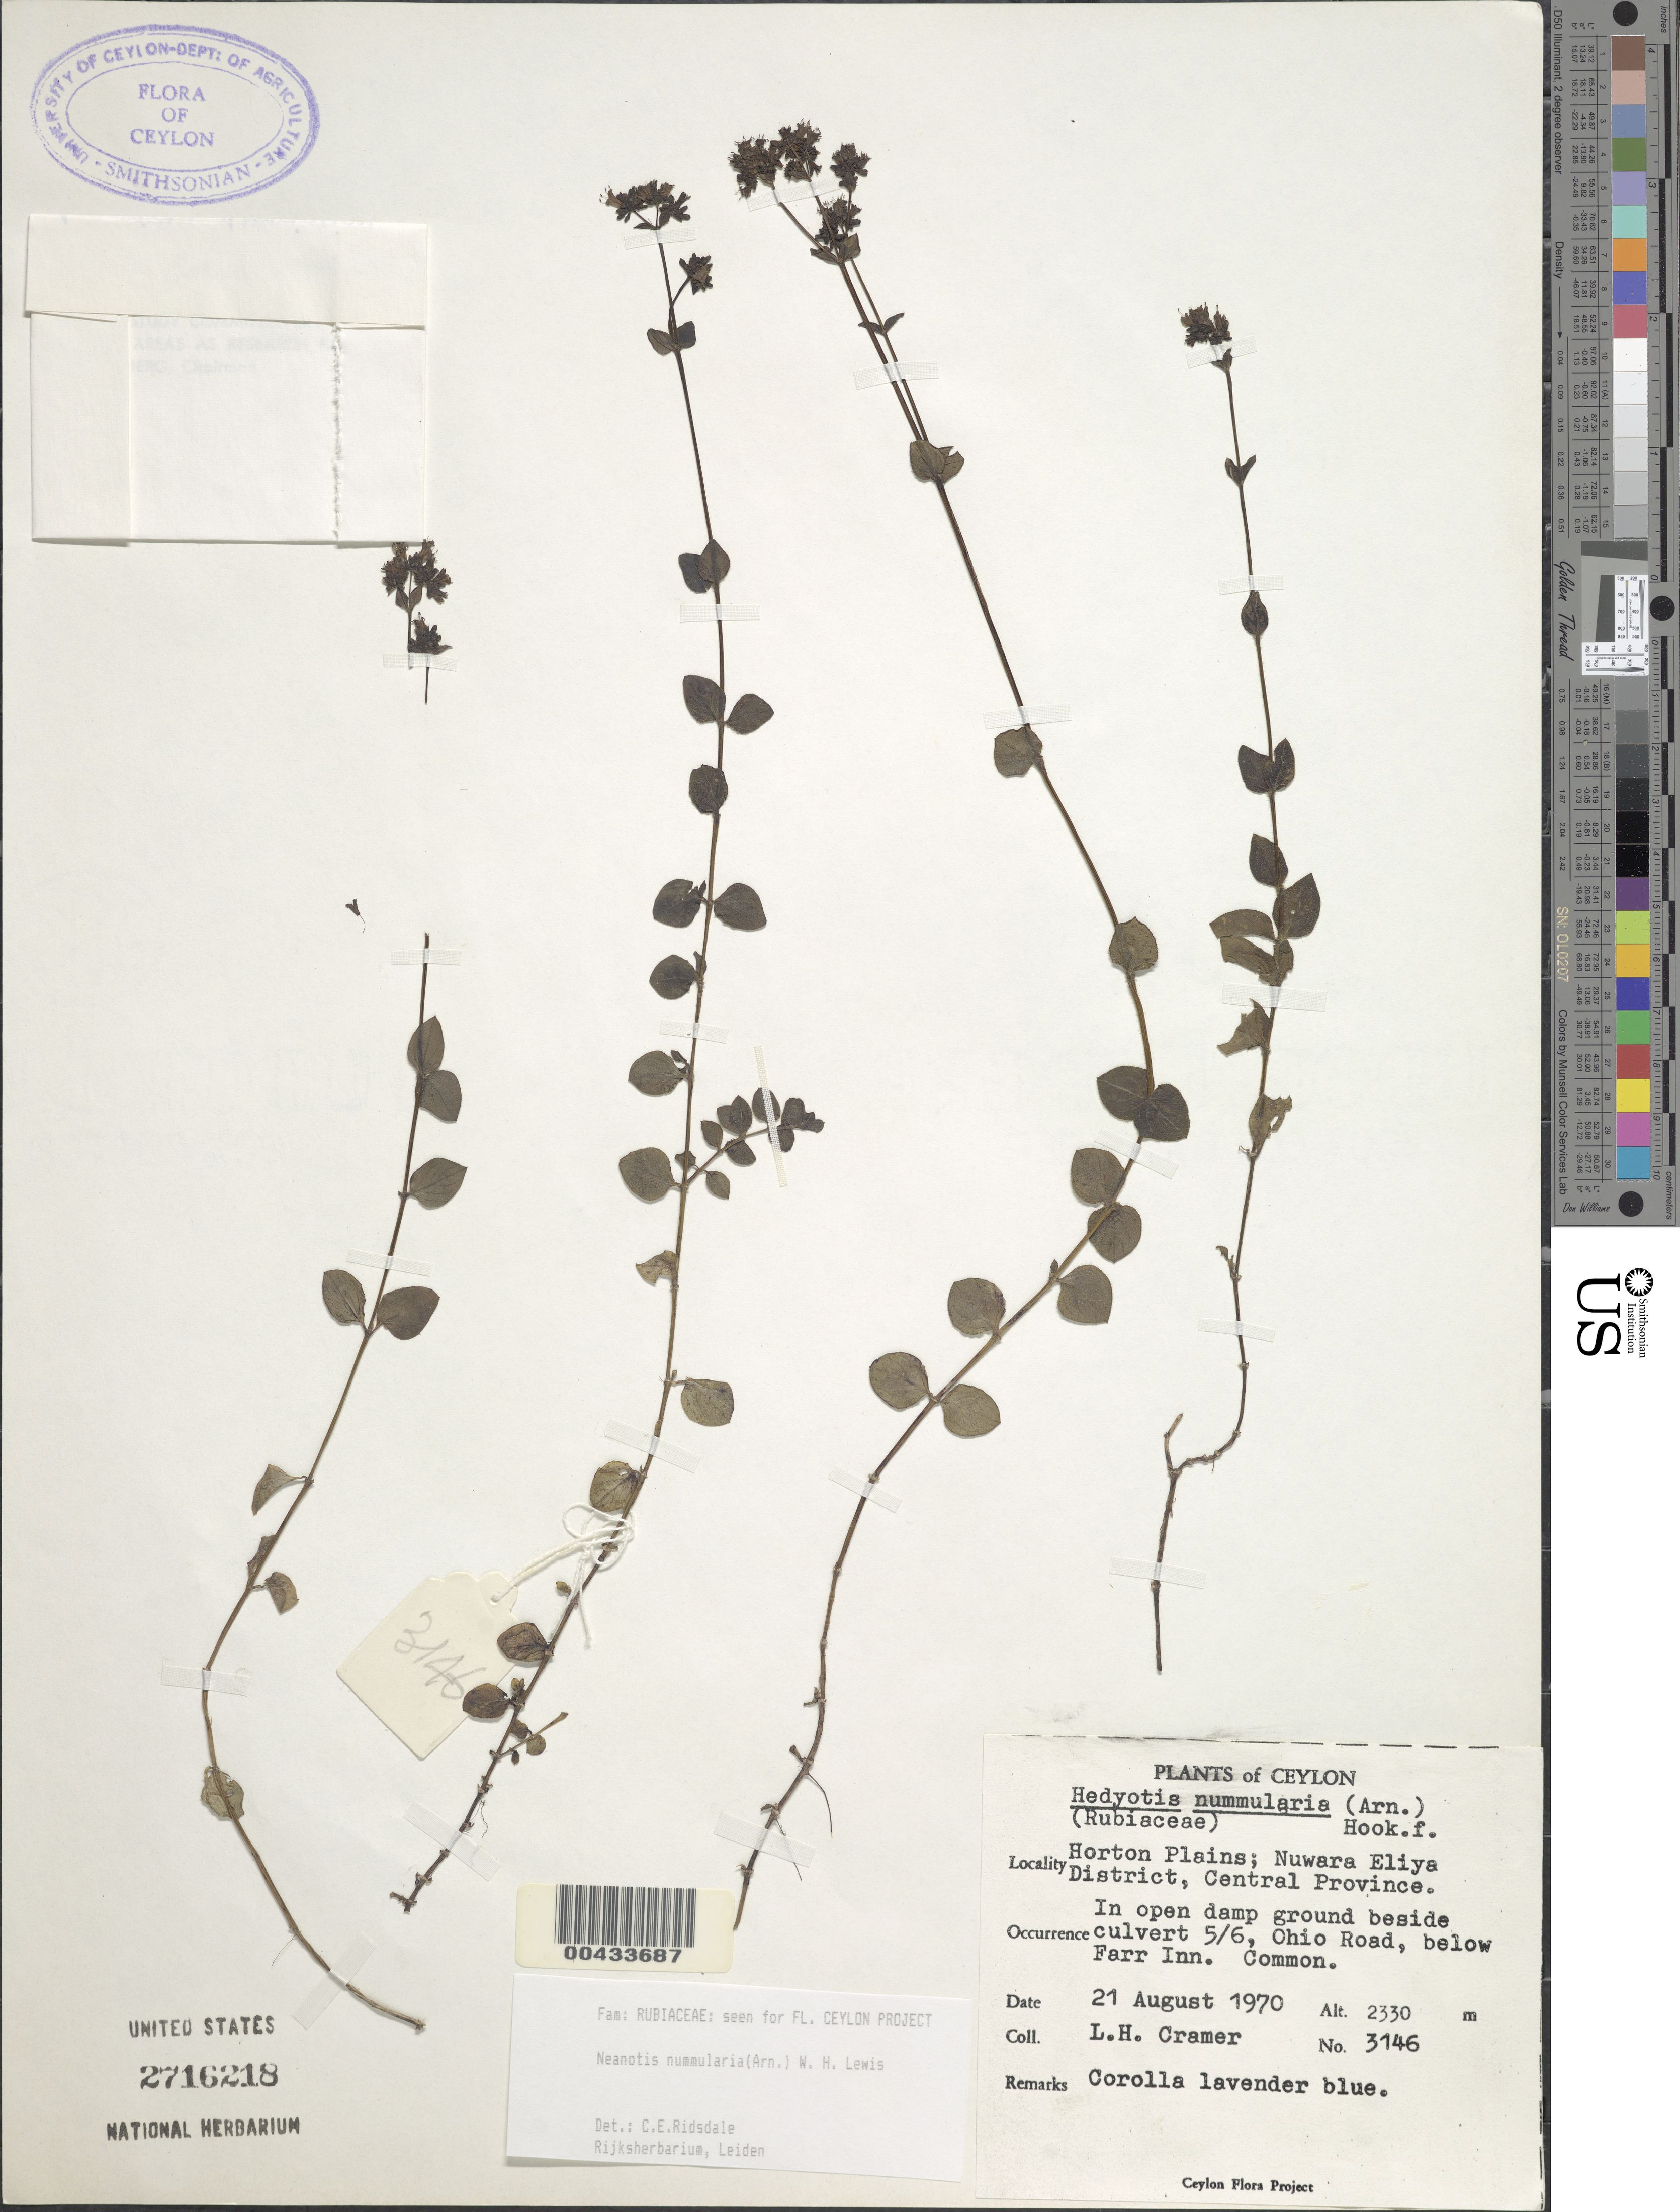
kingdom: Plantae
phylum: Tracheophyta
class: Magnoliopsida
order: Gentianales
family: Rubiaceae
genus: Neanotis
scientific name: Neanotis nummularia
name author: (Arn.) W.H. Lewis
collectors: L. H. Cramer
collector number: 3146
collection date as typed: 21 Aug 1970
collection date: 1970-08-21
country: Sri Lanka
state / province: Central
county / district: Nuwara Eliya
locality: Horton Plains, Ohio Rd, below Farr Inn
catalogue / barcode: US 2716218